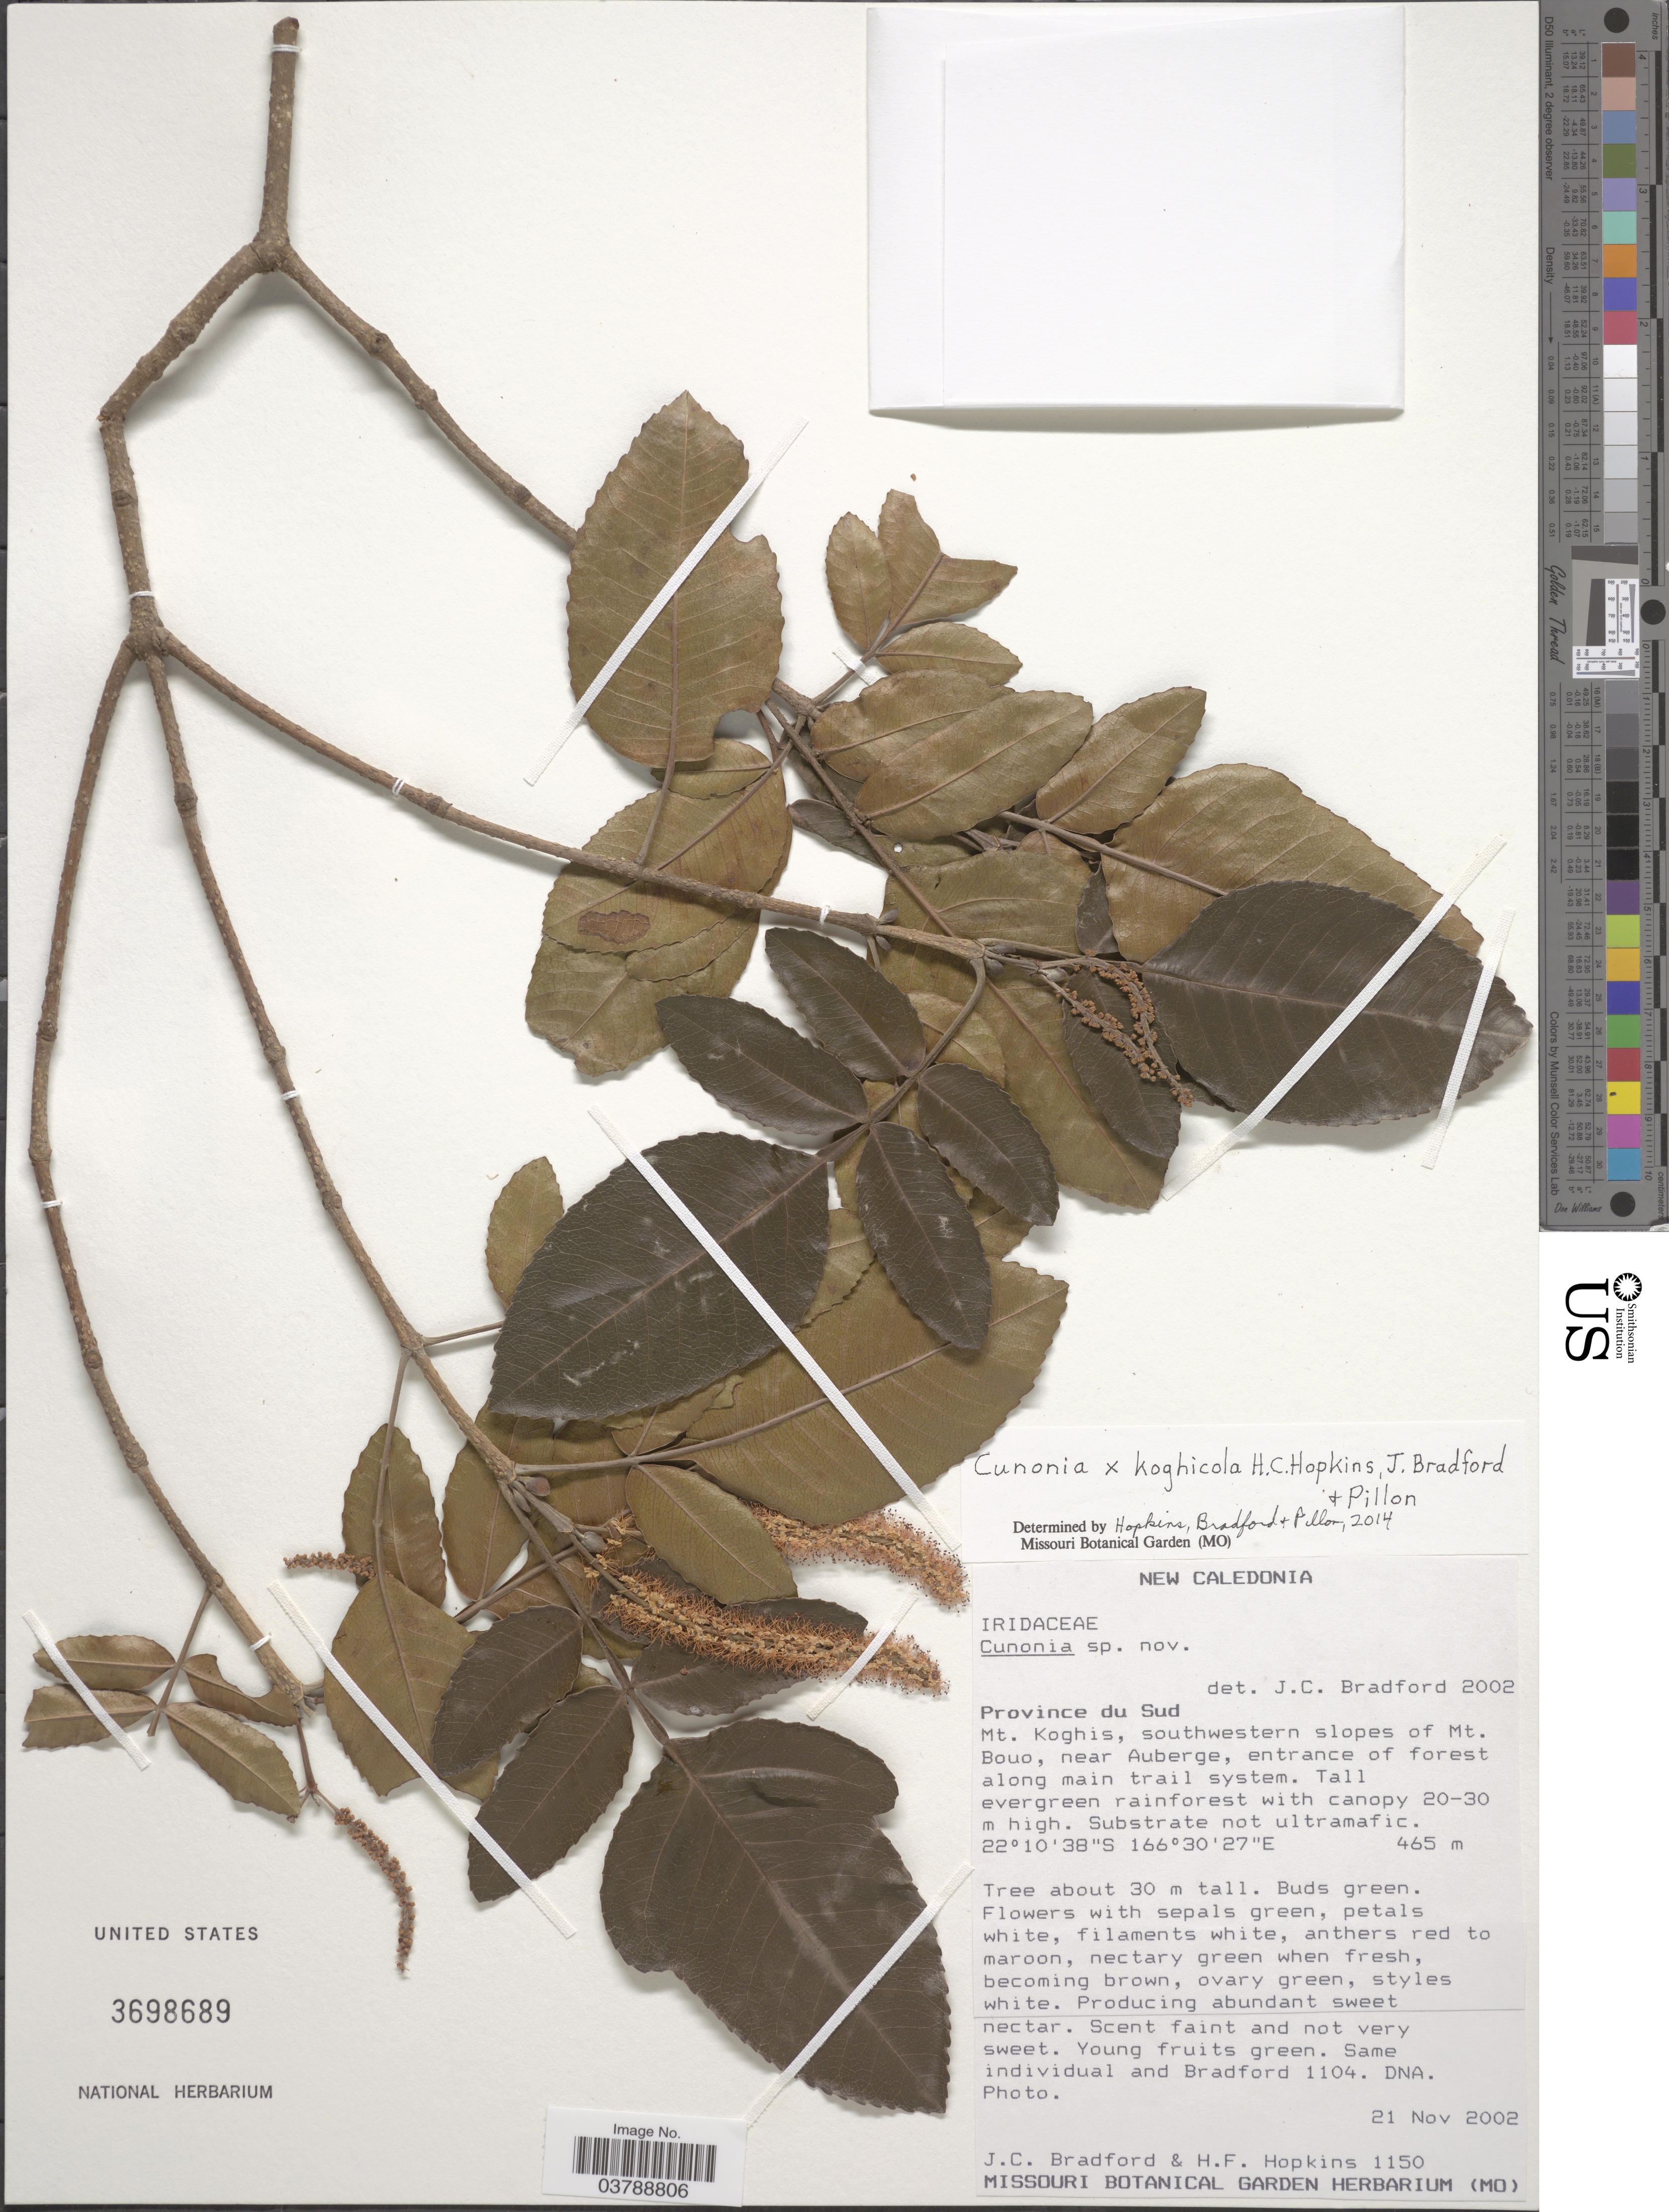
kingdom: Plantae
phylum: Tracheophyta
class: Magnoliopsida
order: Oxalidales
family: Cunoniaceae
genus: Cunonia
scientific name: Cunonia koghicola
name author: H.C. Hopkins et al.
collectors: J. C. Bradford & H. Hopkins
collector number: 1150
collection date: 2002-11-21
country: New Caledonia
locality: Province du Sud. Mt. Koghis, southwestern slopes of Mt. Bouo, near Auberge, entrance of forest along main trail system.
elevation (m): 465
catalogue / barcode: US 3698689